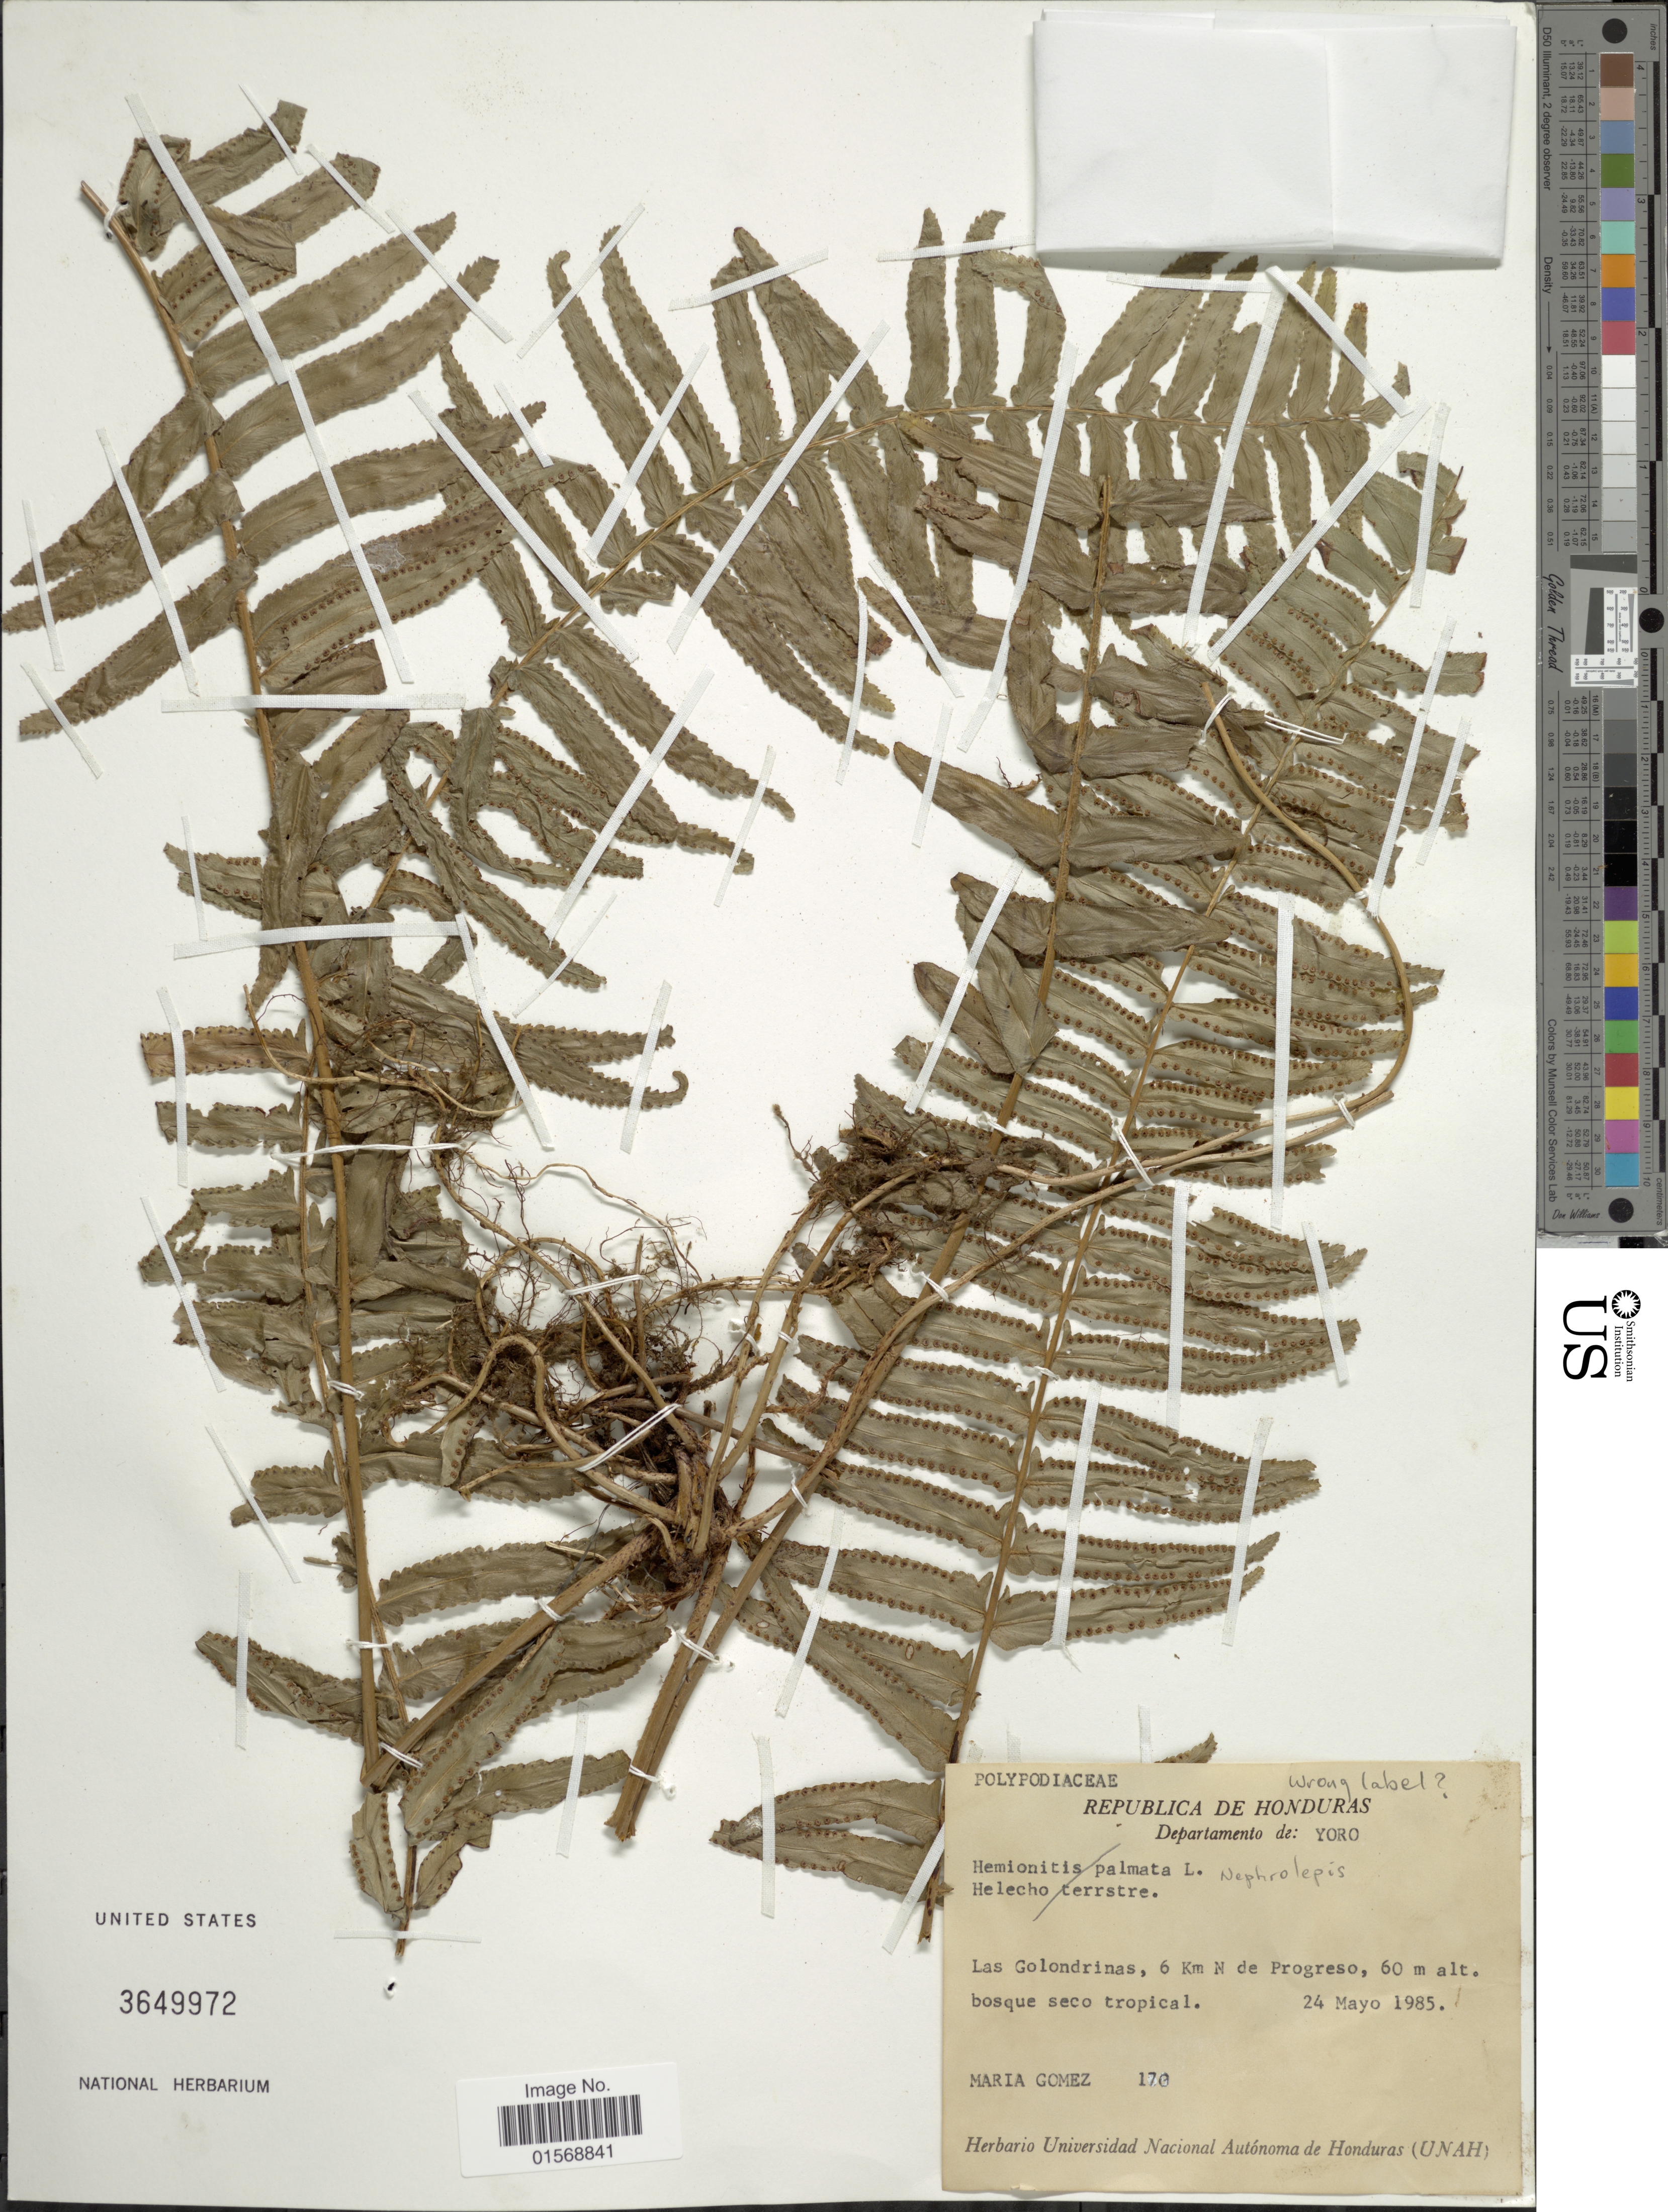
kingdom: Plantae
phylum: Tracheophyta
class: Polypodiopsida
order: Polypodiales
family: Nephrolepidaceae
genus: Nephrolepis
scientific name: Nephrolepis biserrata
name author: (Sw.) Schott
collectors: M. Gomez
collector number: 170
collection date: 1985-05-24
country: Honduras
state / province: Yoro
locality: Republica de Honduras, Departamento de; Yoro, Republica de Honduras. Las Golondrinas, 6 Km N de Progeso,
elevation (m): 60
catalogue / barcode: US 3649972